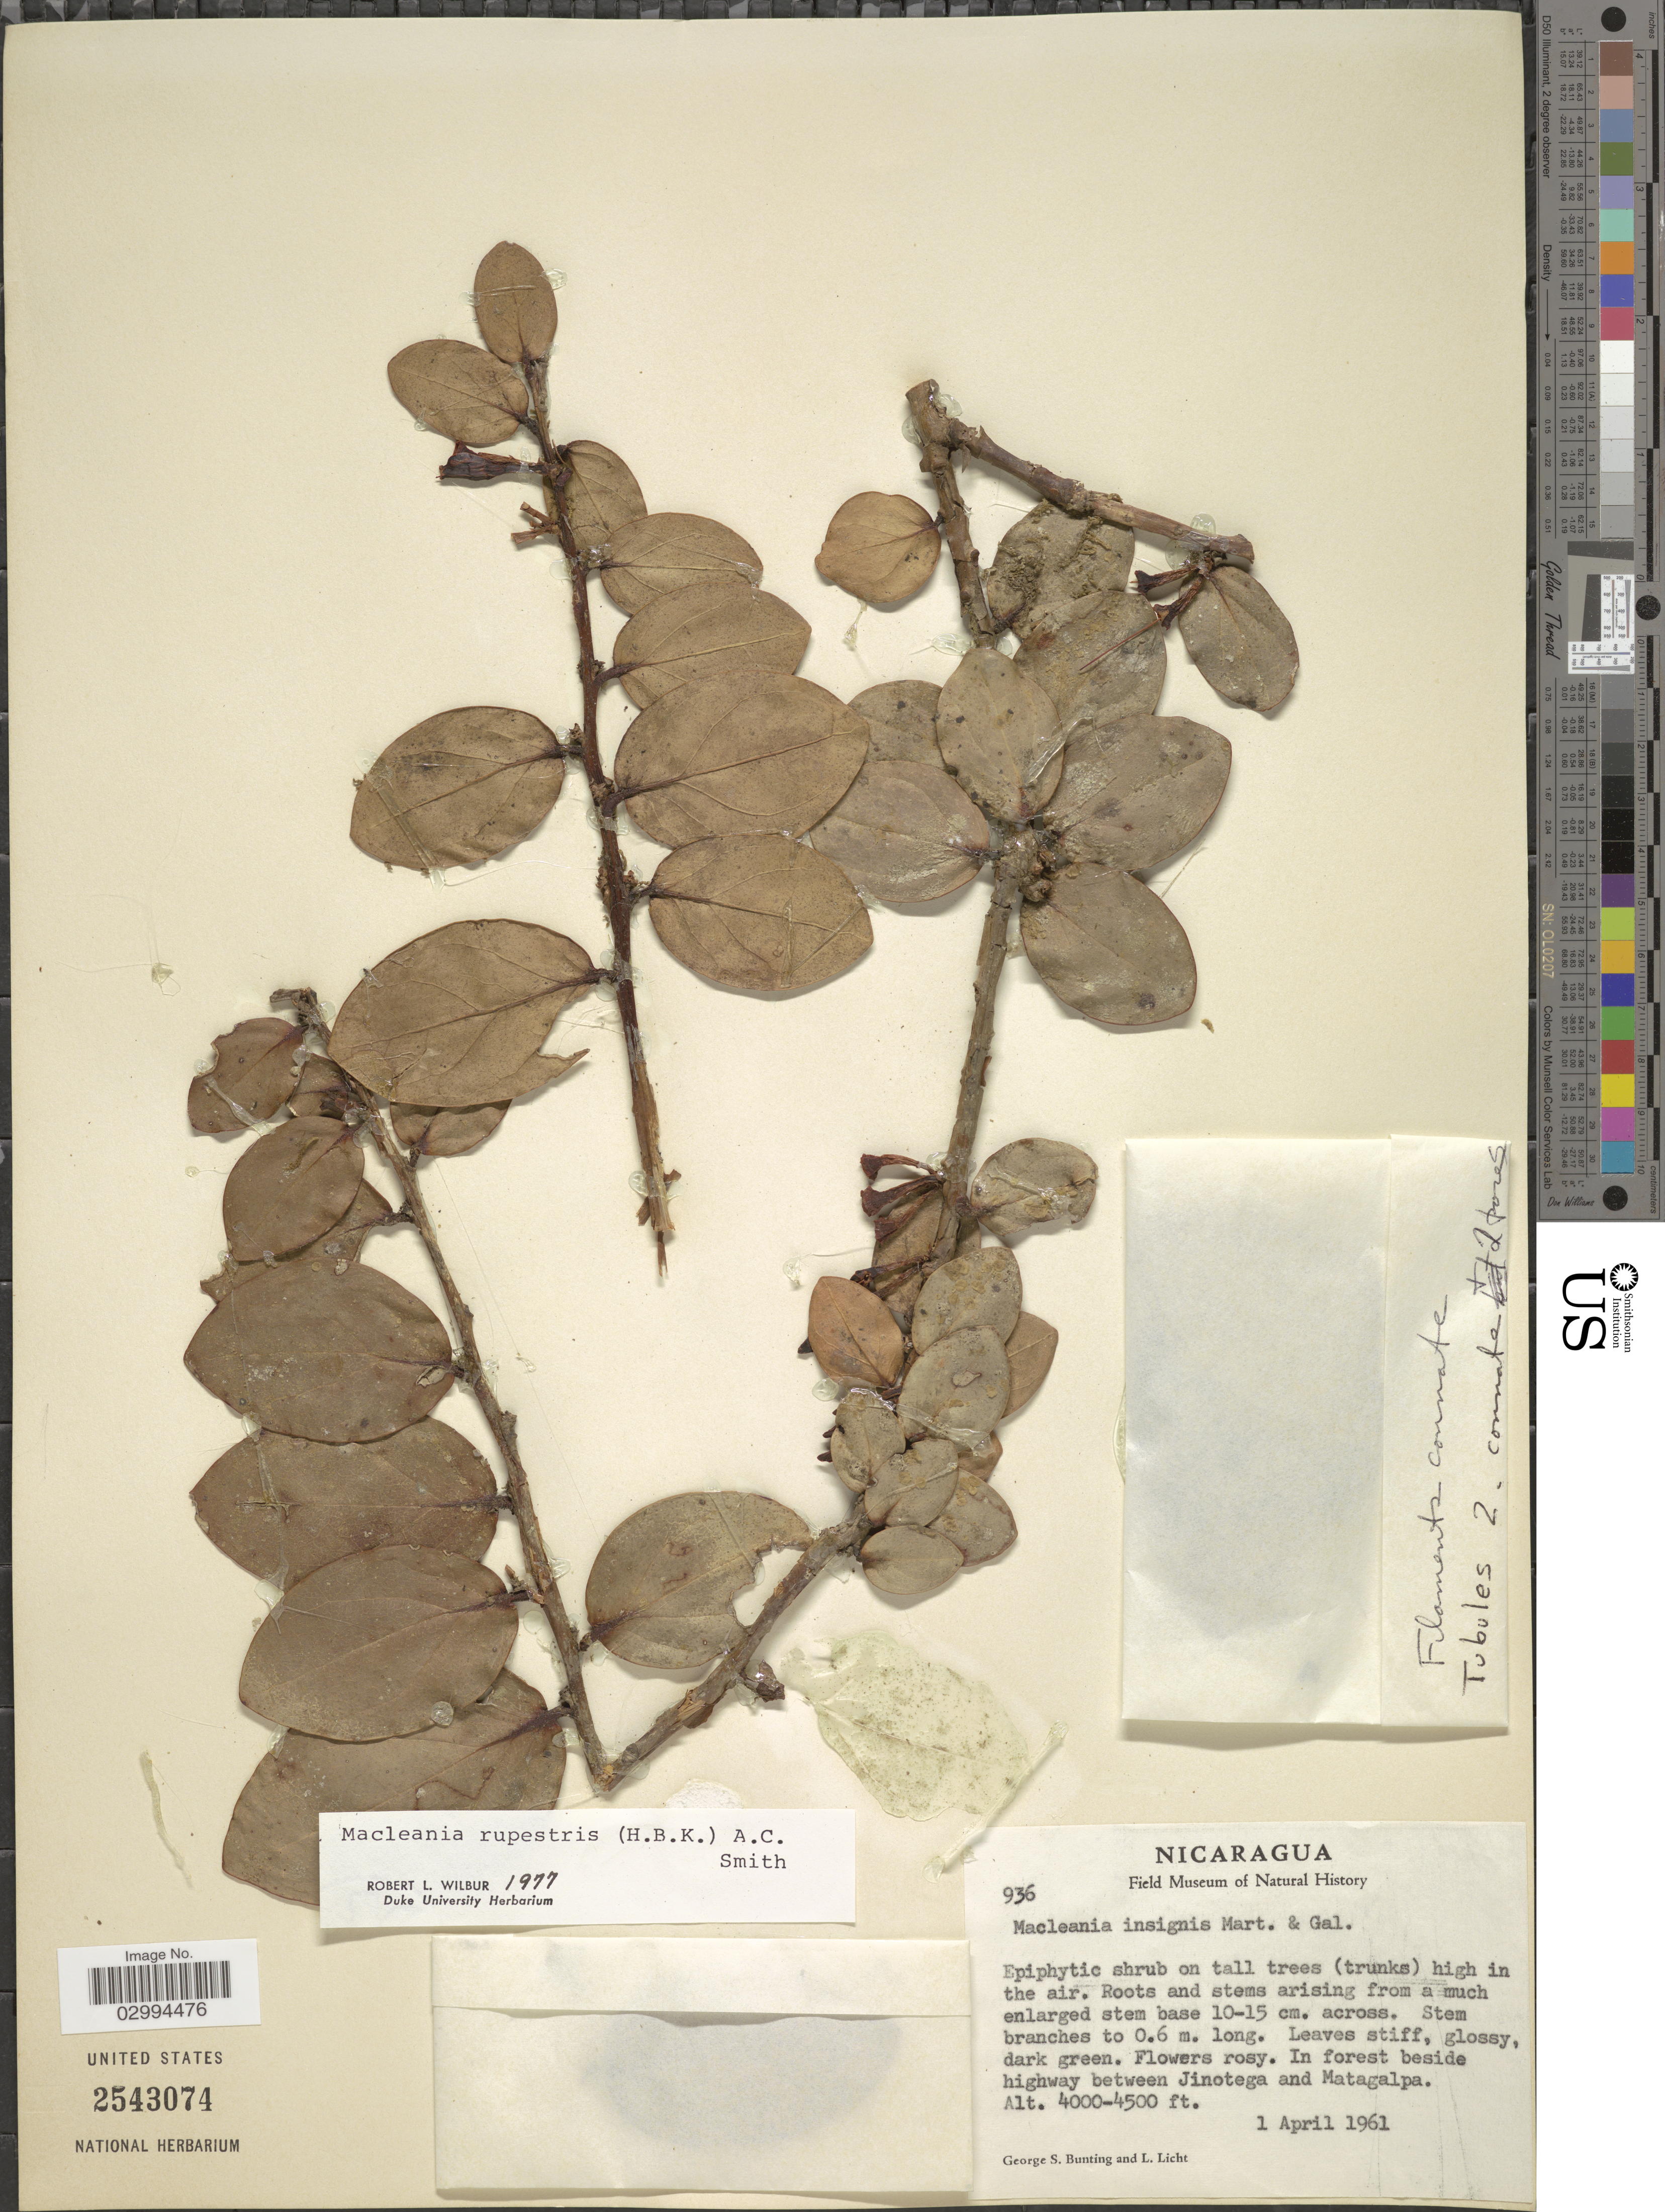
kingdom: Plantae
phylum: Tracheophyta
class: Magnoliopsida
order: Ericales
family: Ericaceae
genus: Macleania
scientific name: Macleania rupestris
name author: (Kunth) A.C. Sm.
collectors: G. S. Bunting & L. Licht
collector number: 936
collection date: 1961-04-01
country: Nicaragua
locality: Beside highway between Jinotega and Matagalpa.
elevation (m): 1219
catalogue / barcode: US 2543074